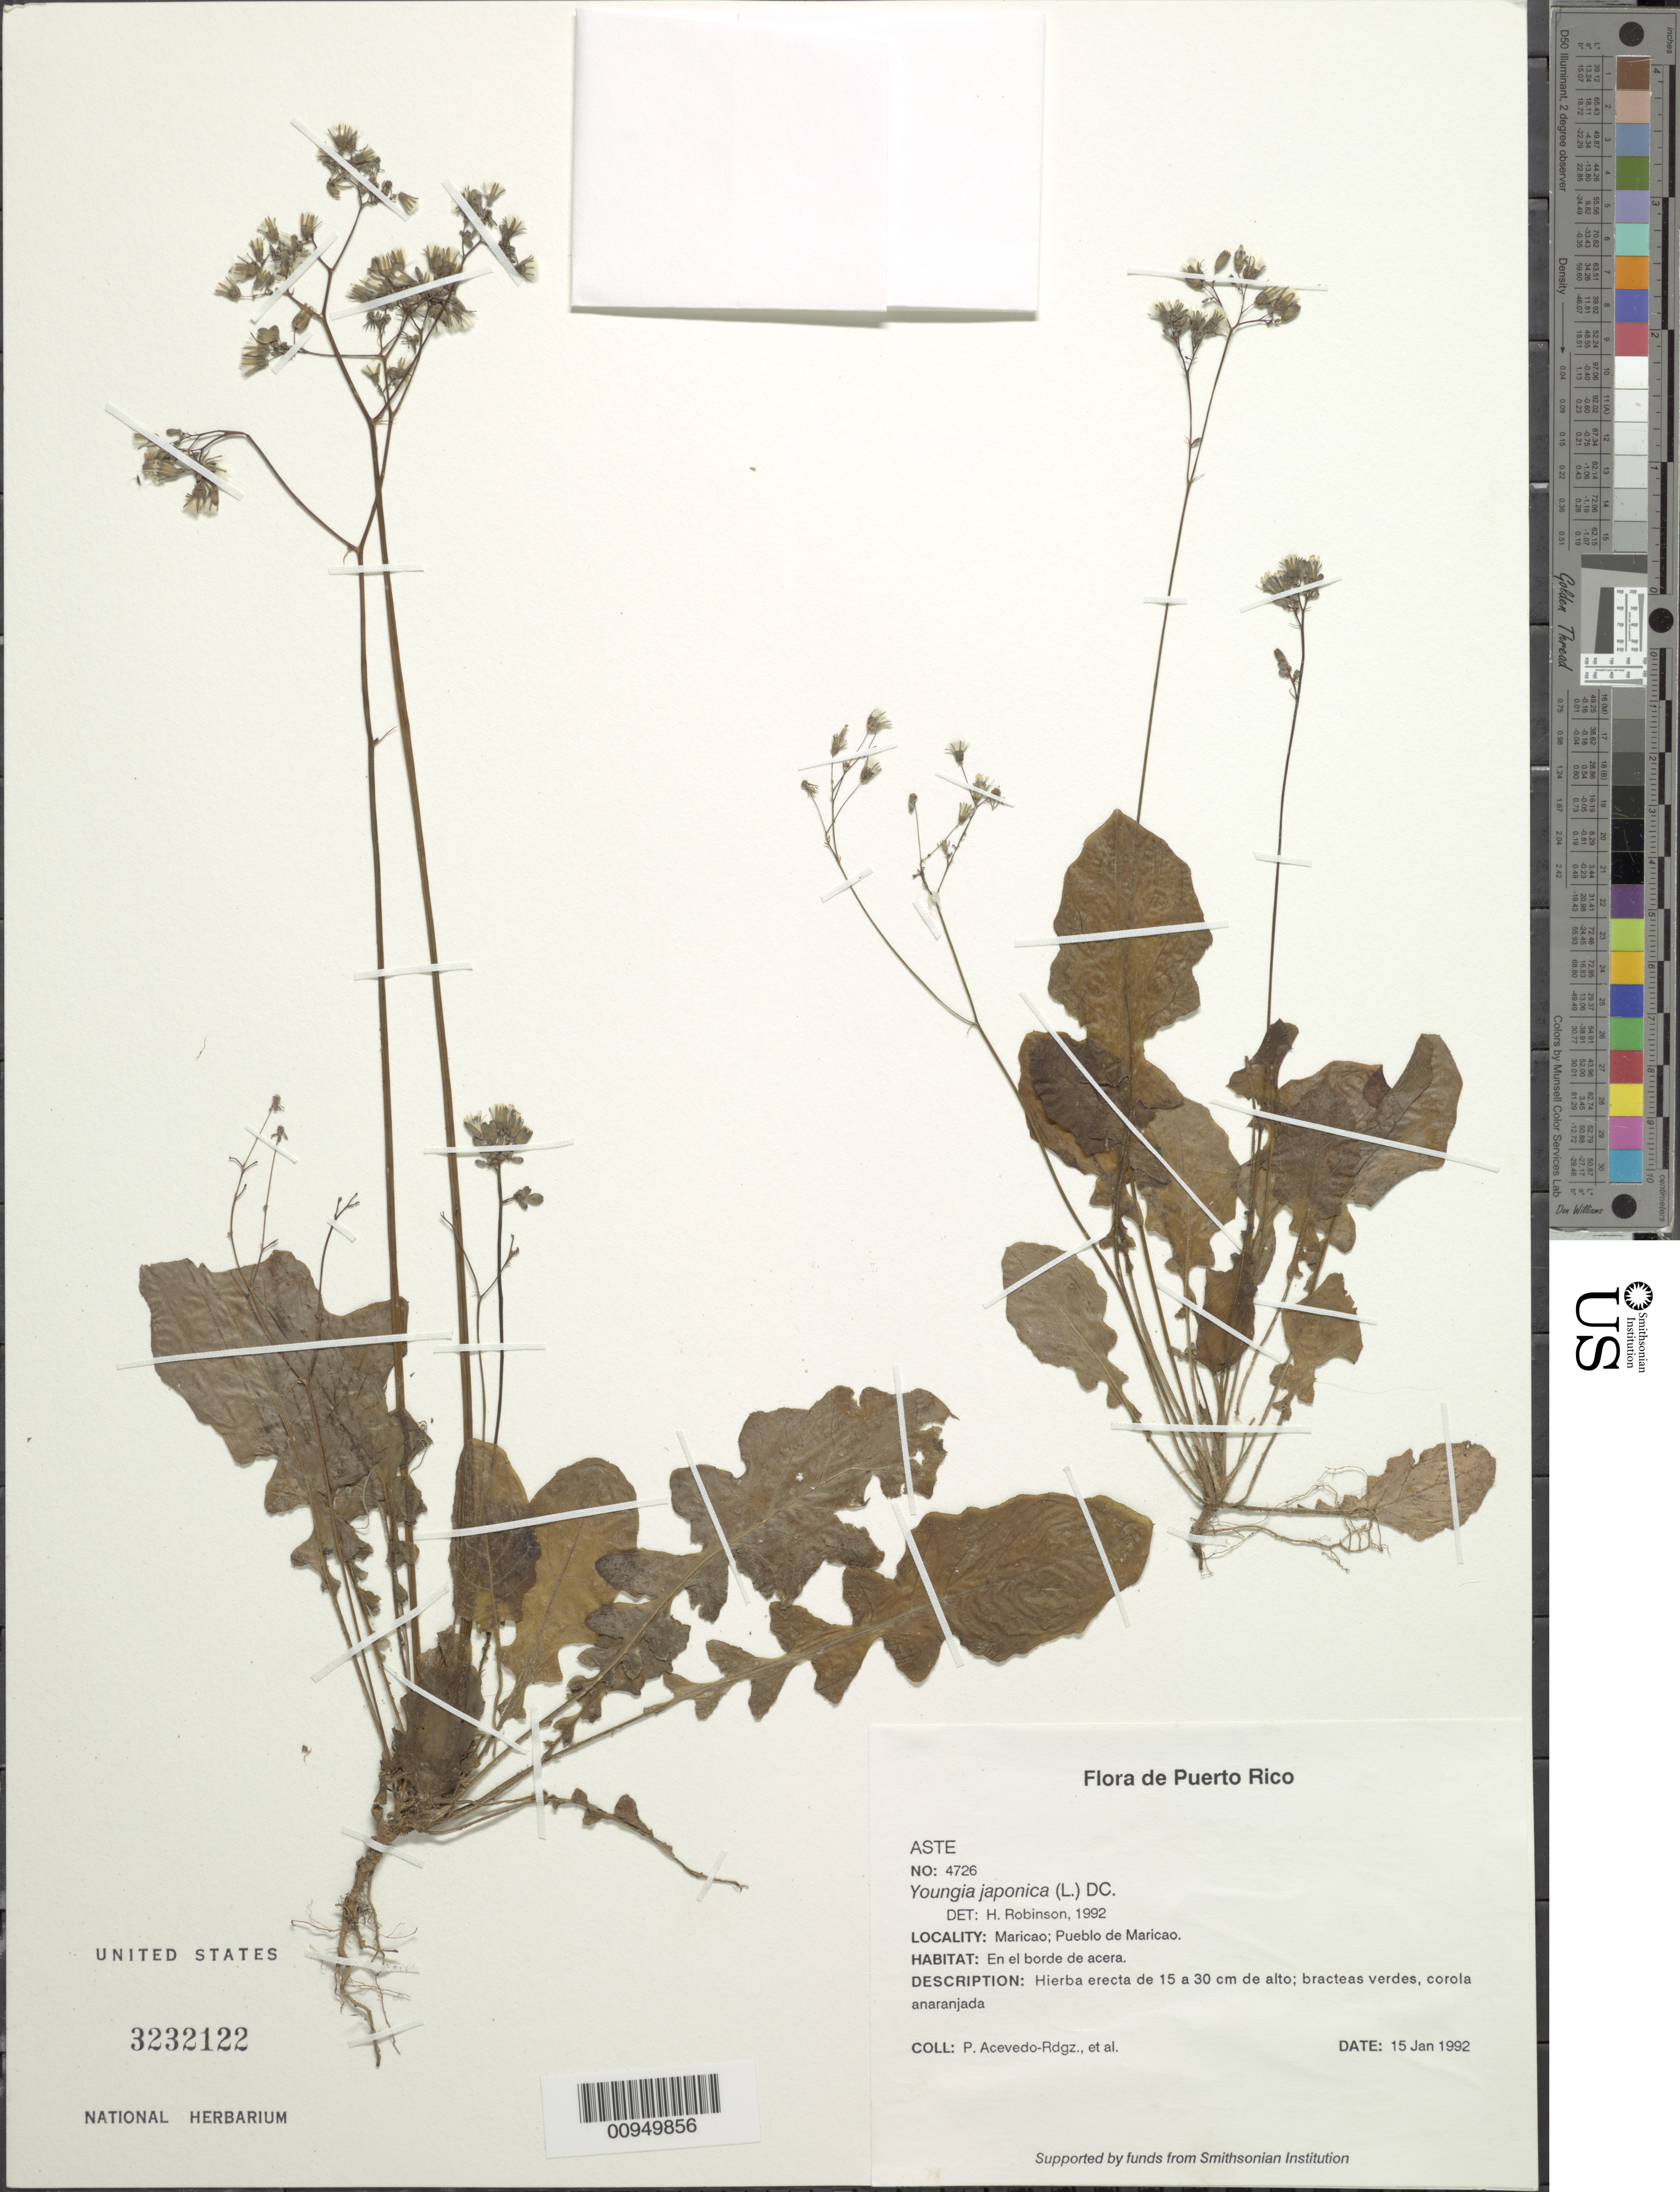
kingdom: Plantae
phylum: Tracheophyta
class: Magnoliopsida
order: Asterales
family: Asteraceae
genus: Youngia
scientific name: Youngia japonica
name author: (L.) DC.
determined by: Robinson, Harold E., (US)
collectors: P. Acevedo-Rodr.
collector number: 4726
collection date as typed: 15 Jan 1992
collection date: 1992-01-15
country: Puerto Rico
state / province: Maricao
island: Puerto Rico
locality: Pueblo de Maricao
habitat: En el borde de acerca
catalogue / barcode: US 3232122